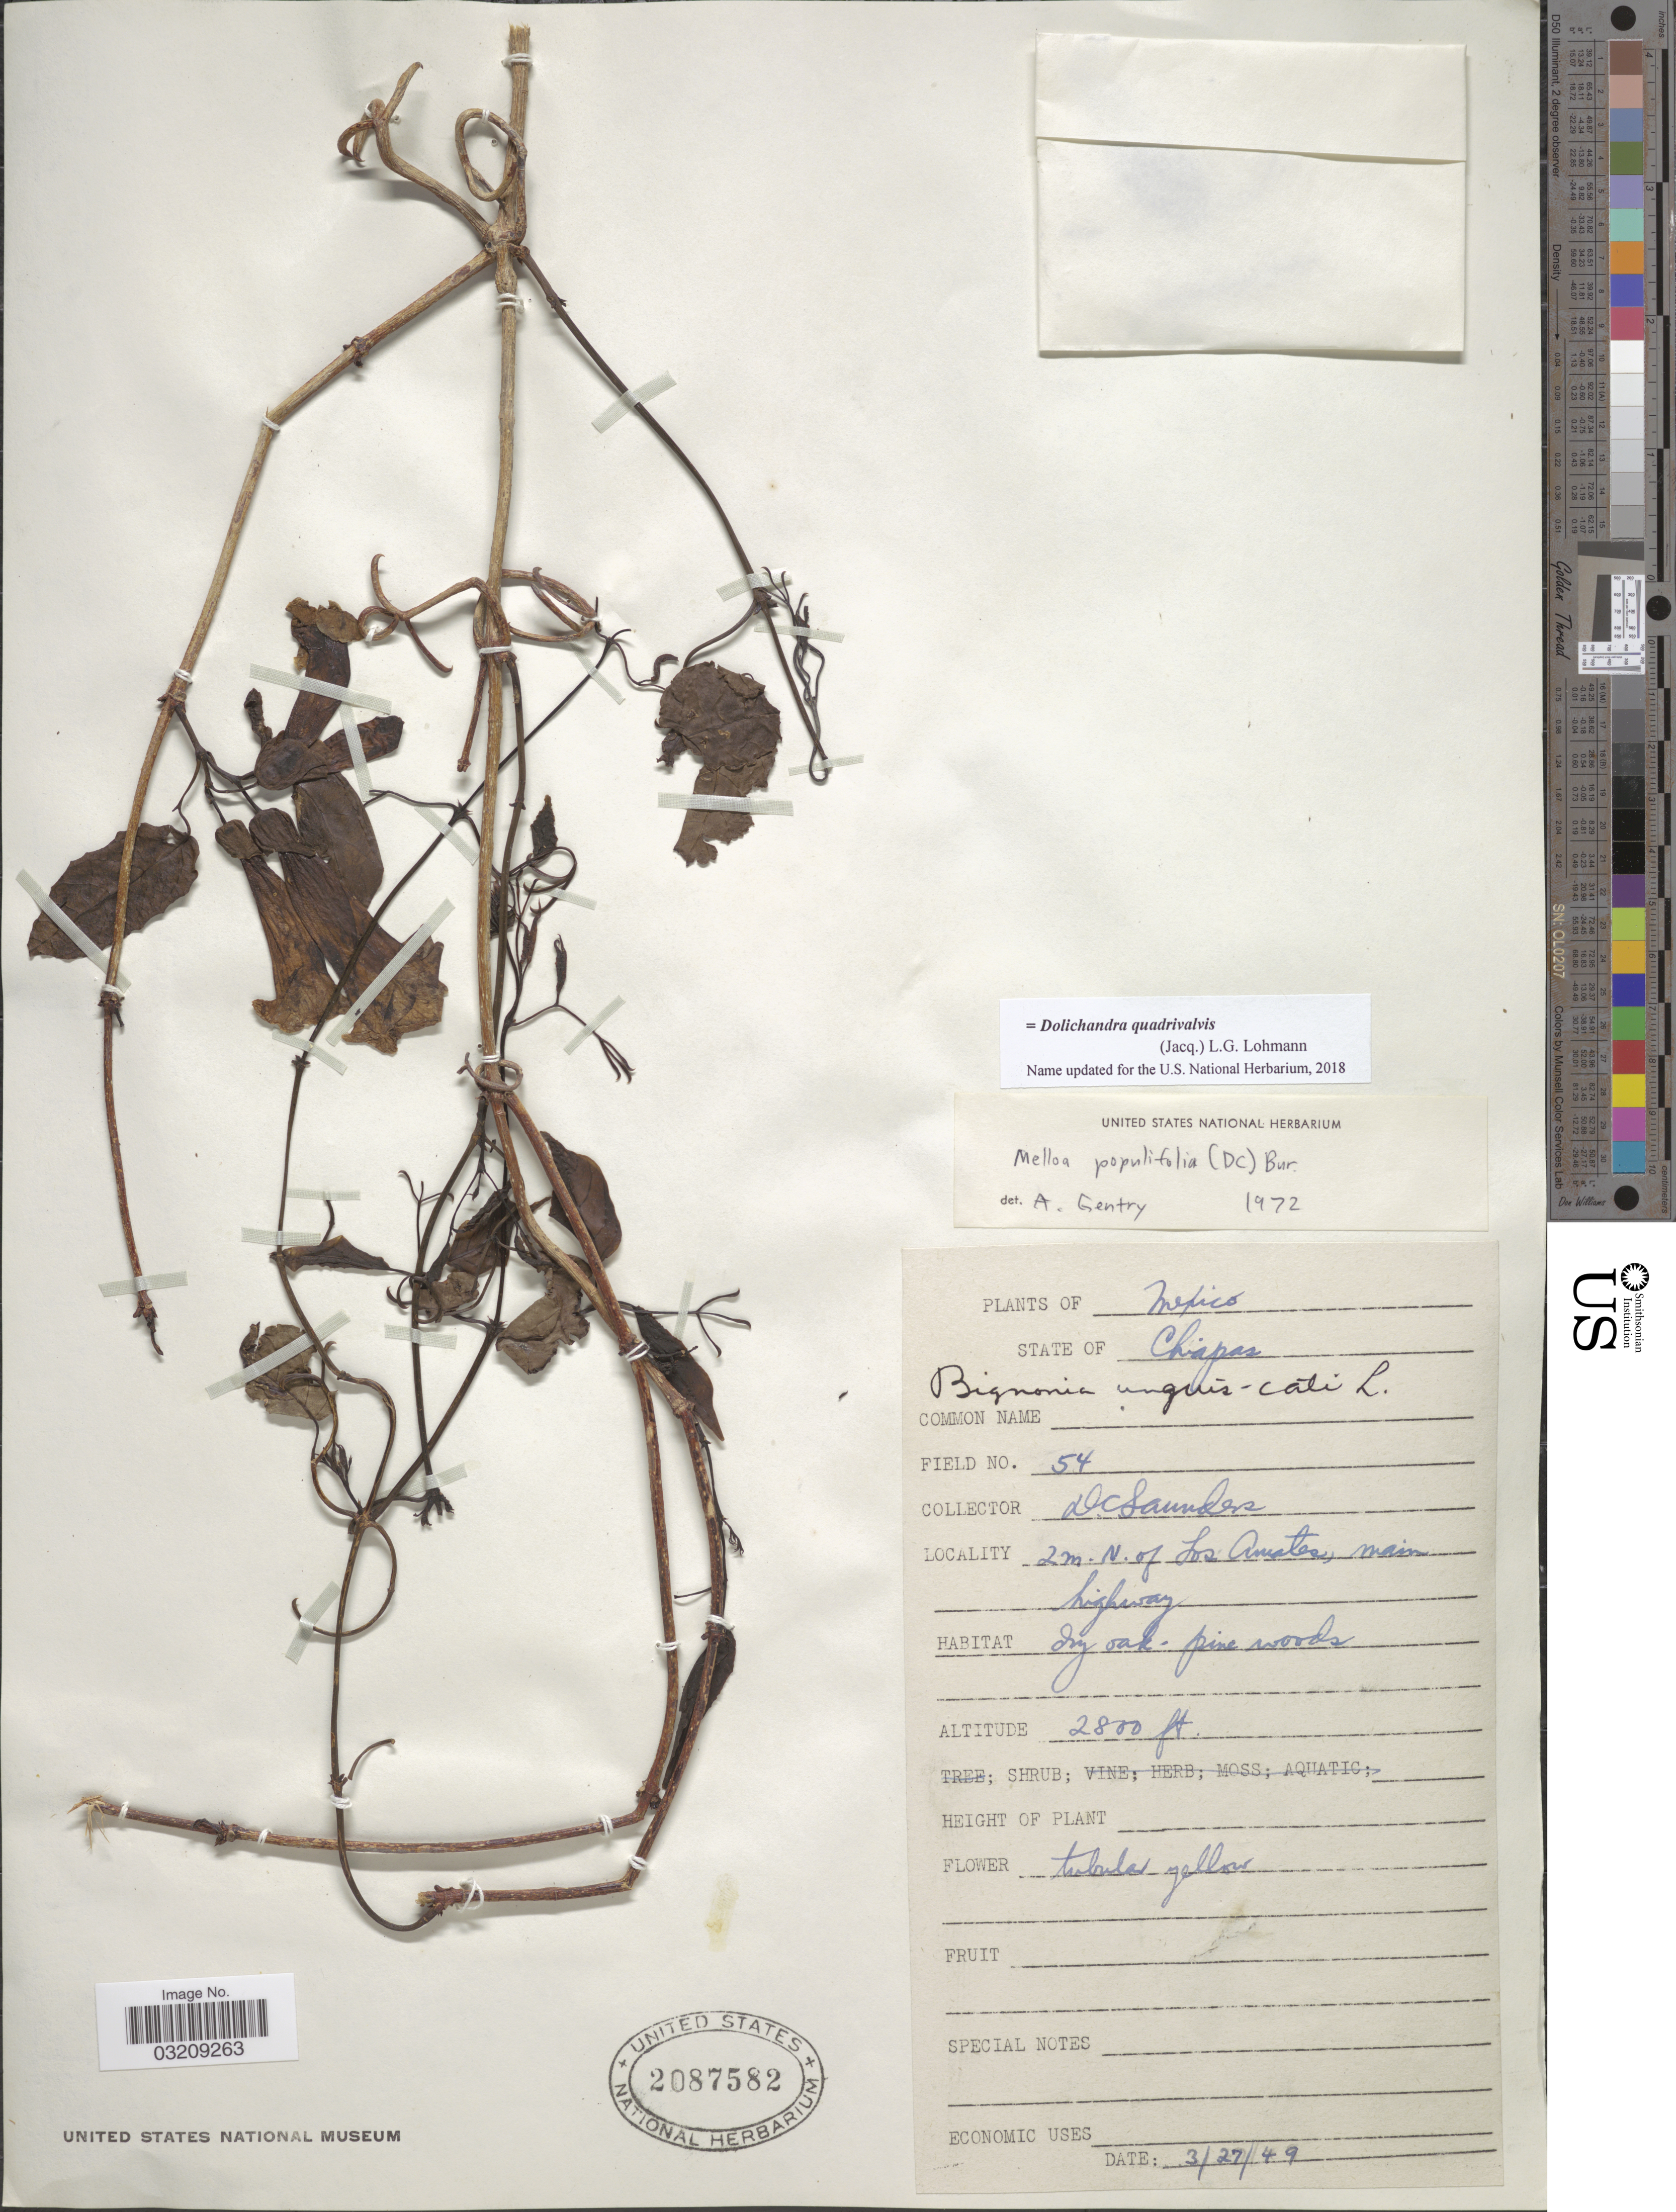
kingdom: Plantae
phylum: Tracheophyta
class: Magnoliopsida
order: Lamiales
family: Bignoniaceae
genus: Dolichandra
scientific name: Dolichandra quadrivalvis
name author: (Jacq.) L.G. Lohmann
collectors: D. Saunder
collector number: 54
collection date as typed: Transcribed d/m/y: 27/3/49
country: Mexico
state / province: Chiapas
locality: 2 m. N. of Los Amates main highway.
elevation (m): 853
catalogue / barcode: US 2087582